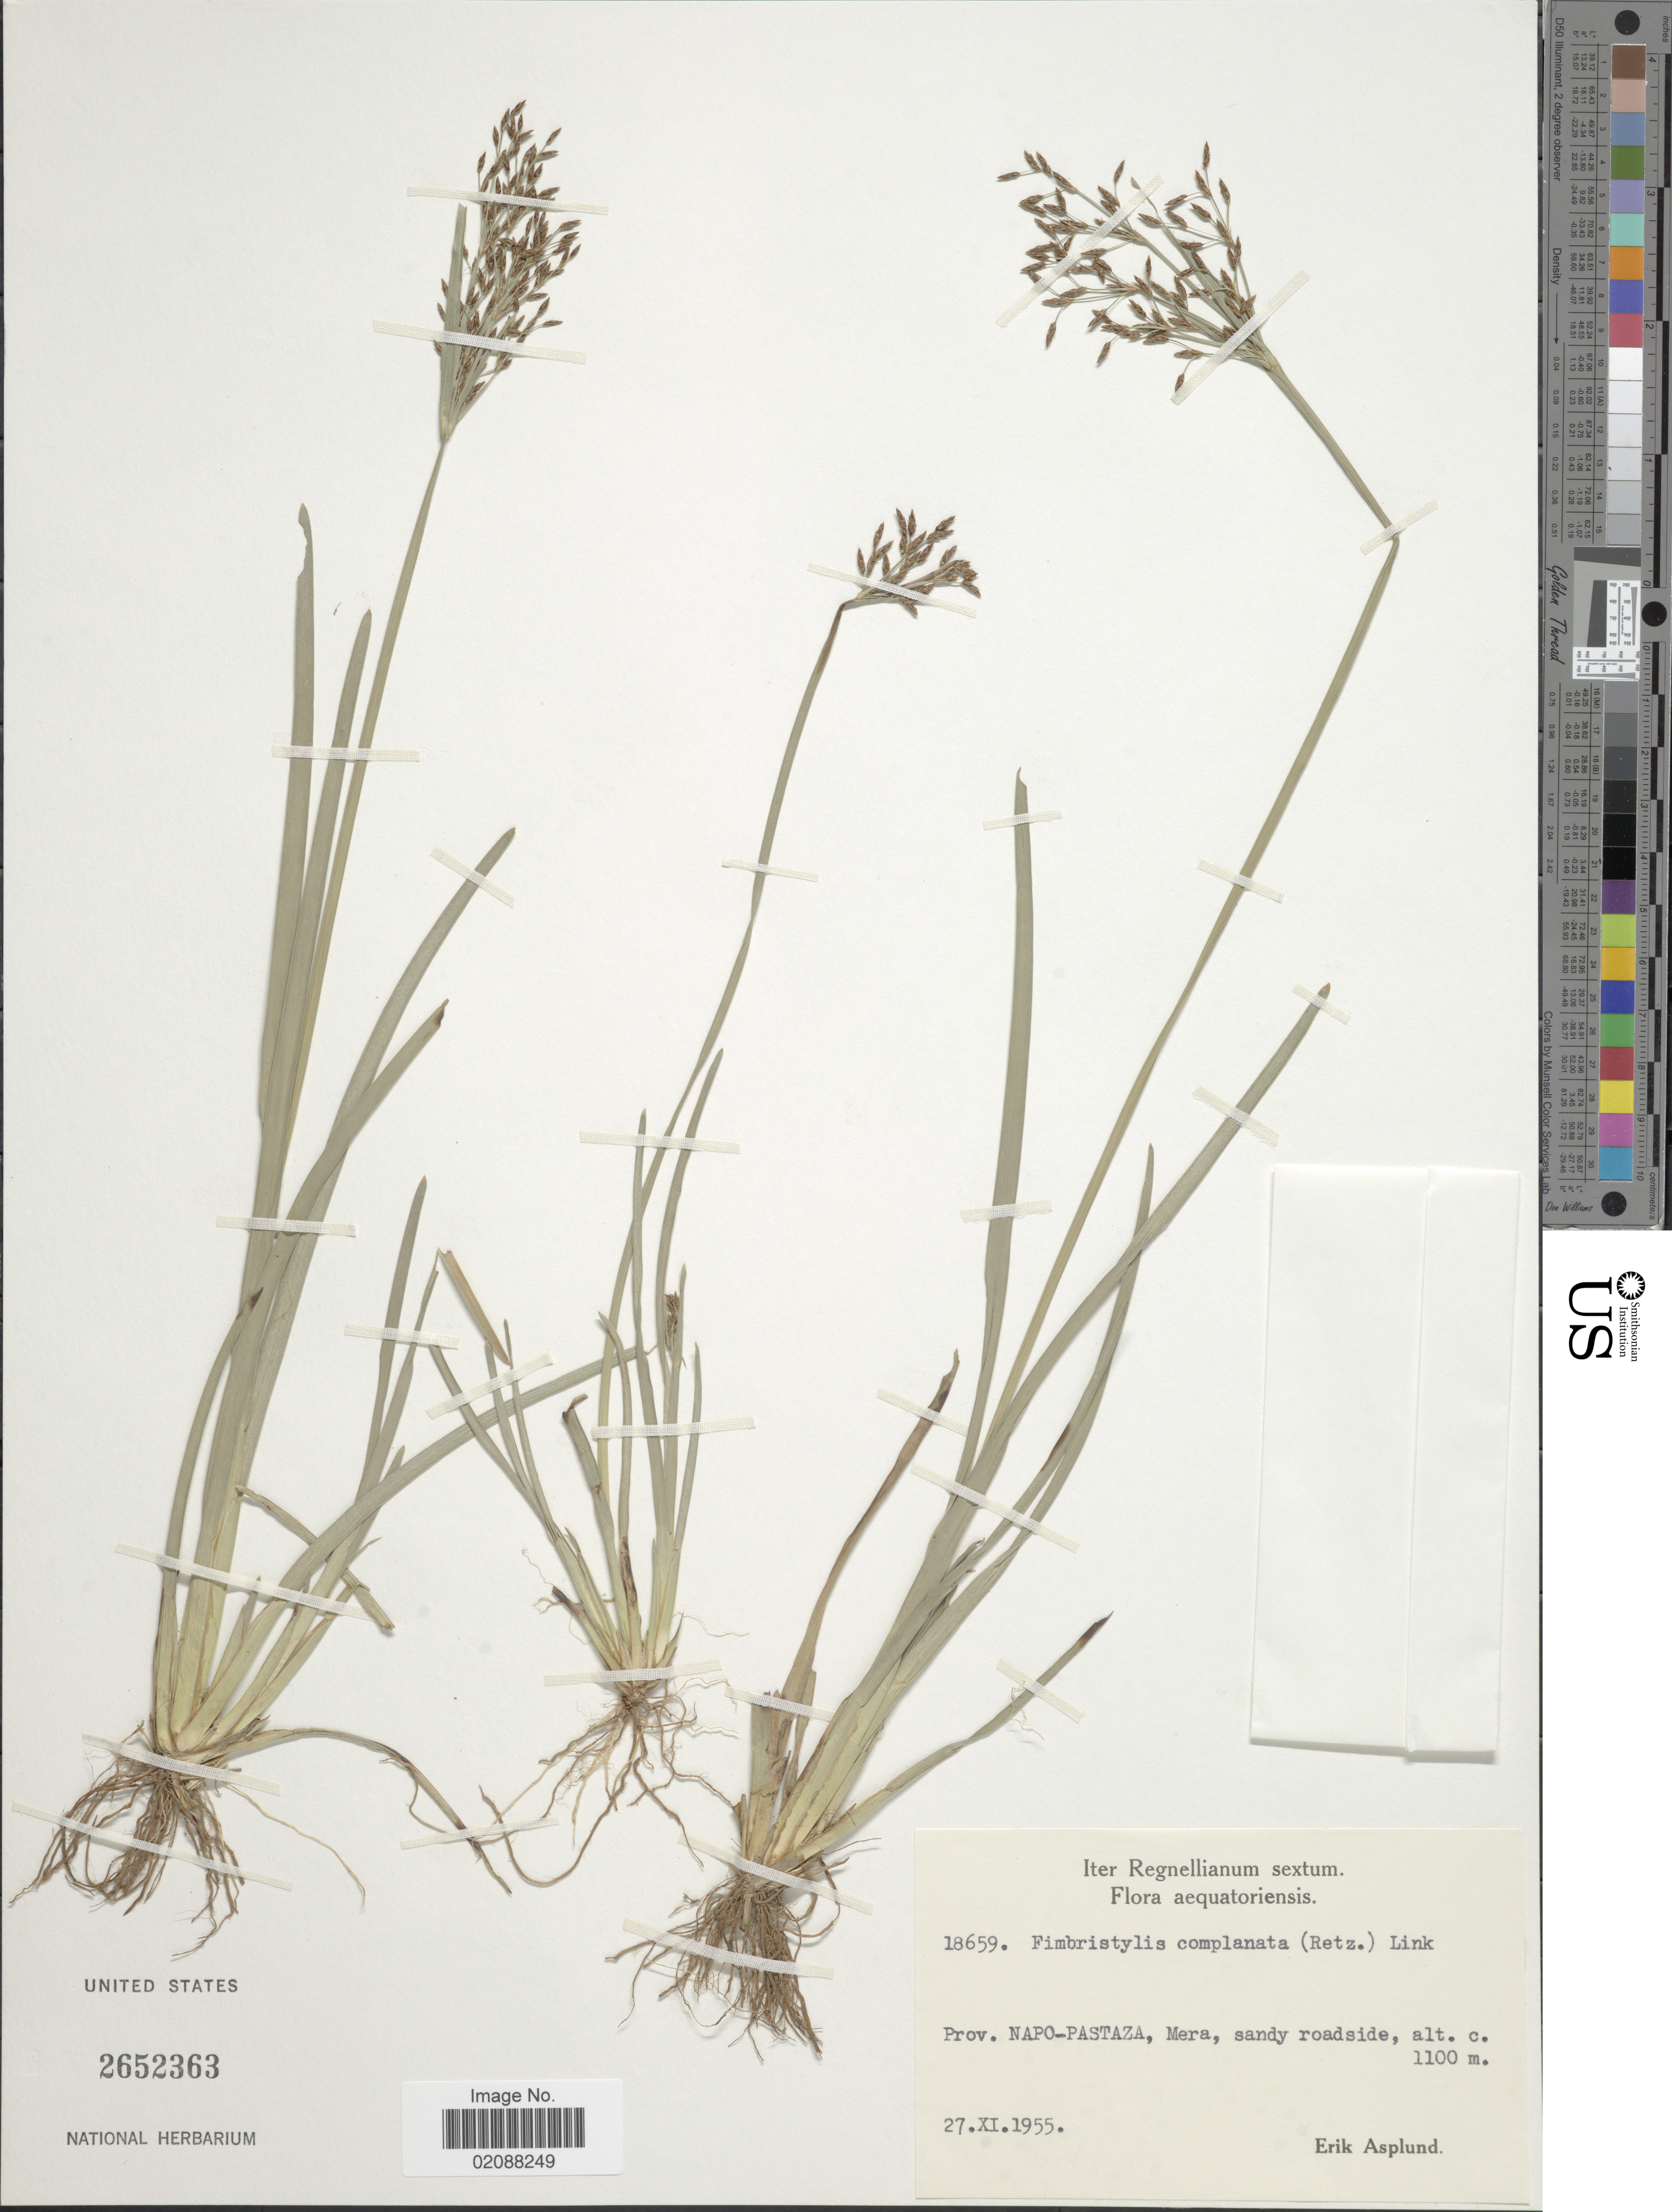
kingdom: Plantae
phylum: Tracheophyta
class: Liliopsida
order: Poales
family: Cyperaceae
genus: Fimbristylis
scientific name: Fimbristylis complanata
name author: (Retz.) Link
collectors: E. Asplund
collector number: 18659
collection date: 1955-11-27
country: Ecuador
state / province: Napo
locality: Prov. Napo-Pastaza, Mera, Aequatoriensis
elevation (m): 1100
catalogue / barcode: US 2652363